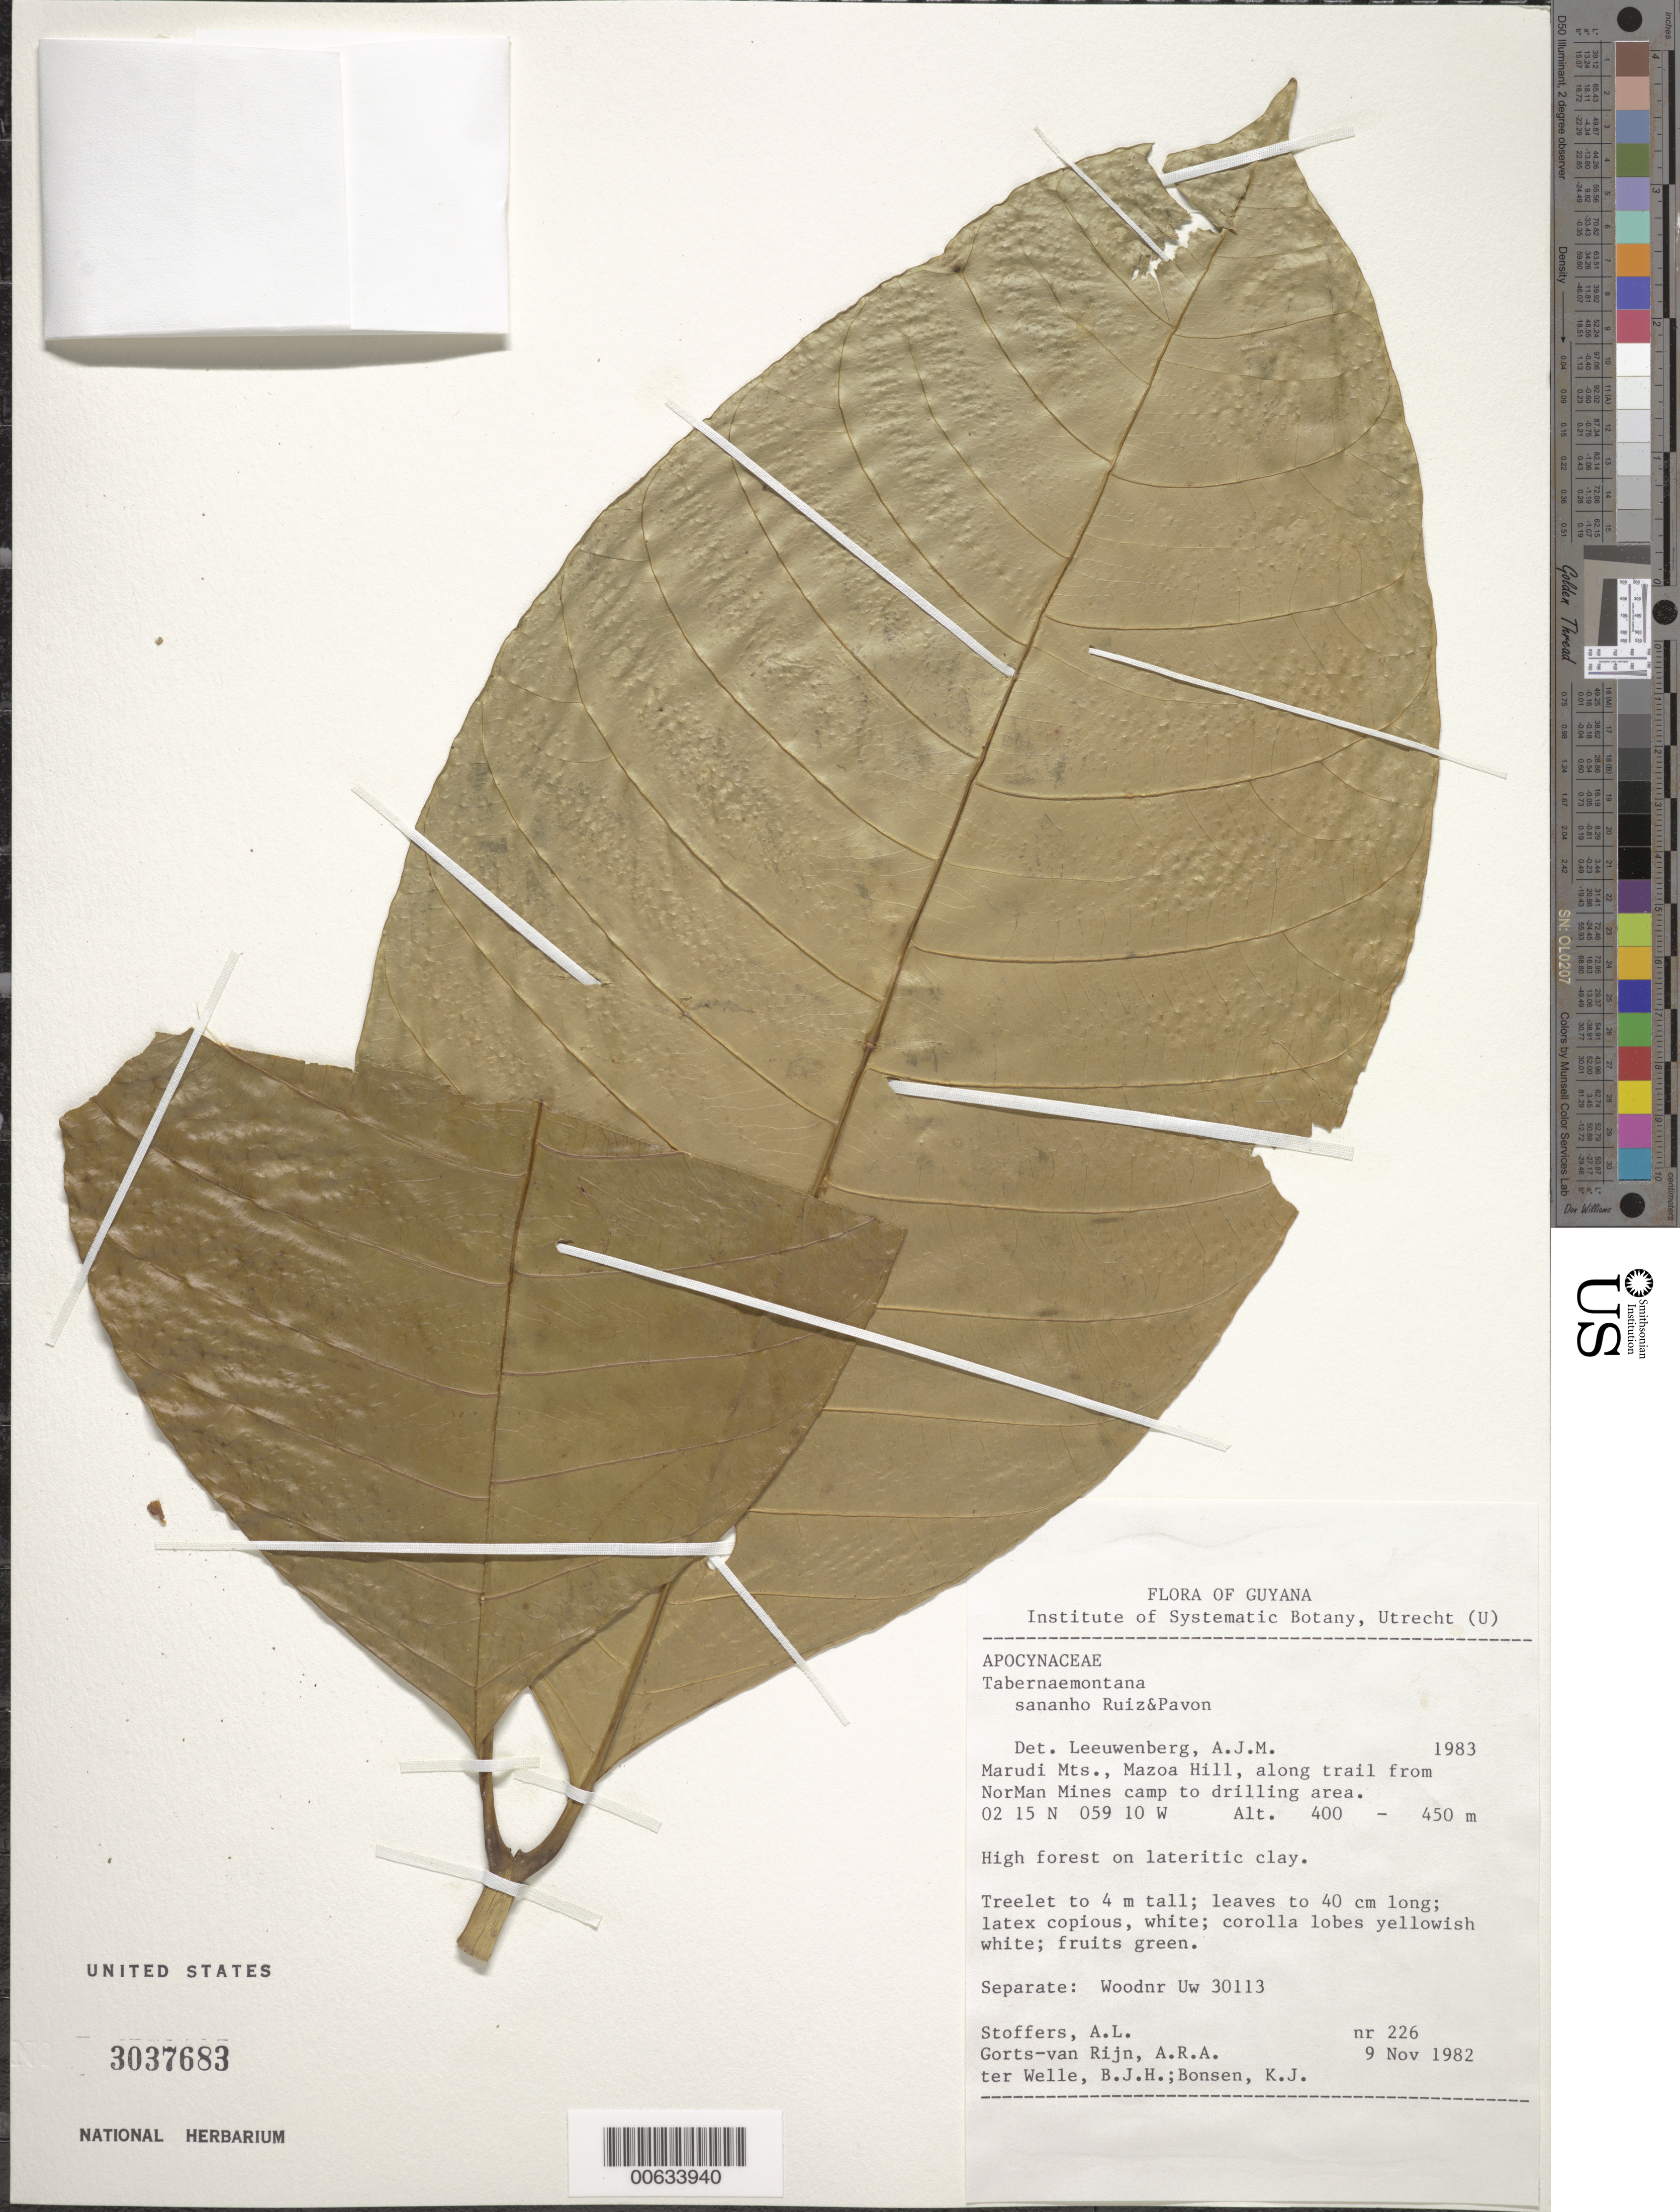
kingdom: Plantae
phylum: Tracheophyta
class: Magnoliopsida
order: Gentianales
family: Apocynaceae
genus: Tabernaemontana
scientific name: Tabernaemontana sananho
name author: Ruiz & Pav.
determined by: Leeuwenberg, A. J. M.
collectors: A. Stoffers, A. .R. A. Görts-van Rijn, B. Welle & K. Bonsen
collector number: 226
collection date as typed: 9-Nov-82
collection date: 1982-11-09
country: Guyana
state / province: U. Takutu-U. Essequibo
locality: Marudi Mts., Mazoa Hill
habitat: High forest on lateritic clay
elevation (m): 400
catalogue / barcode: US 3037683